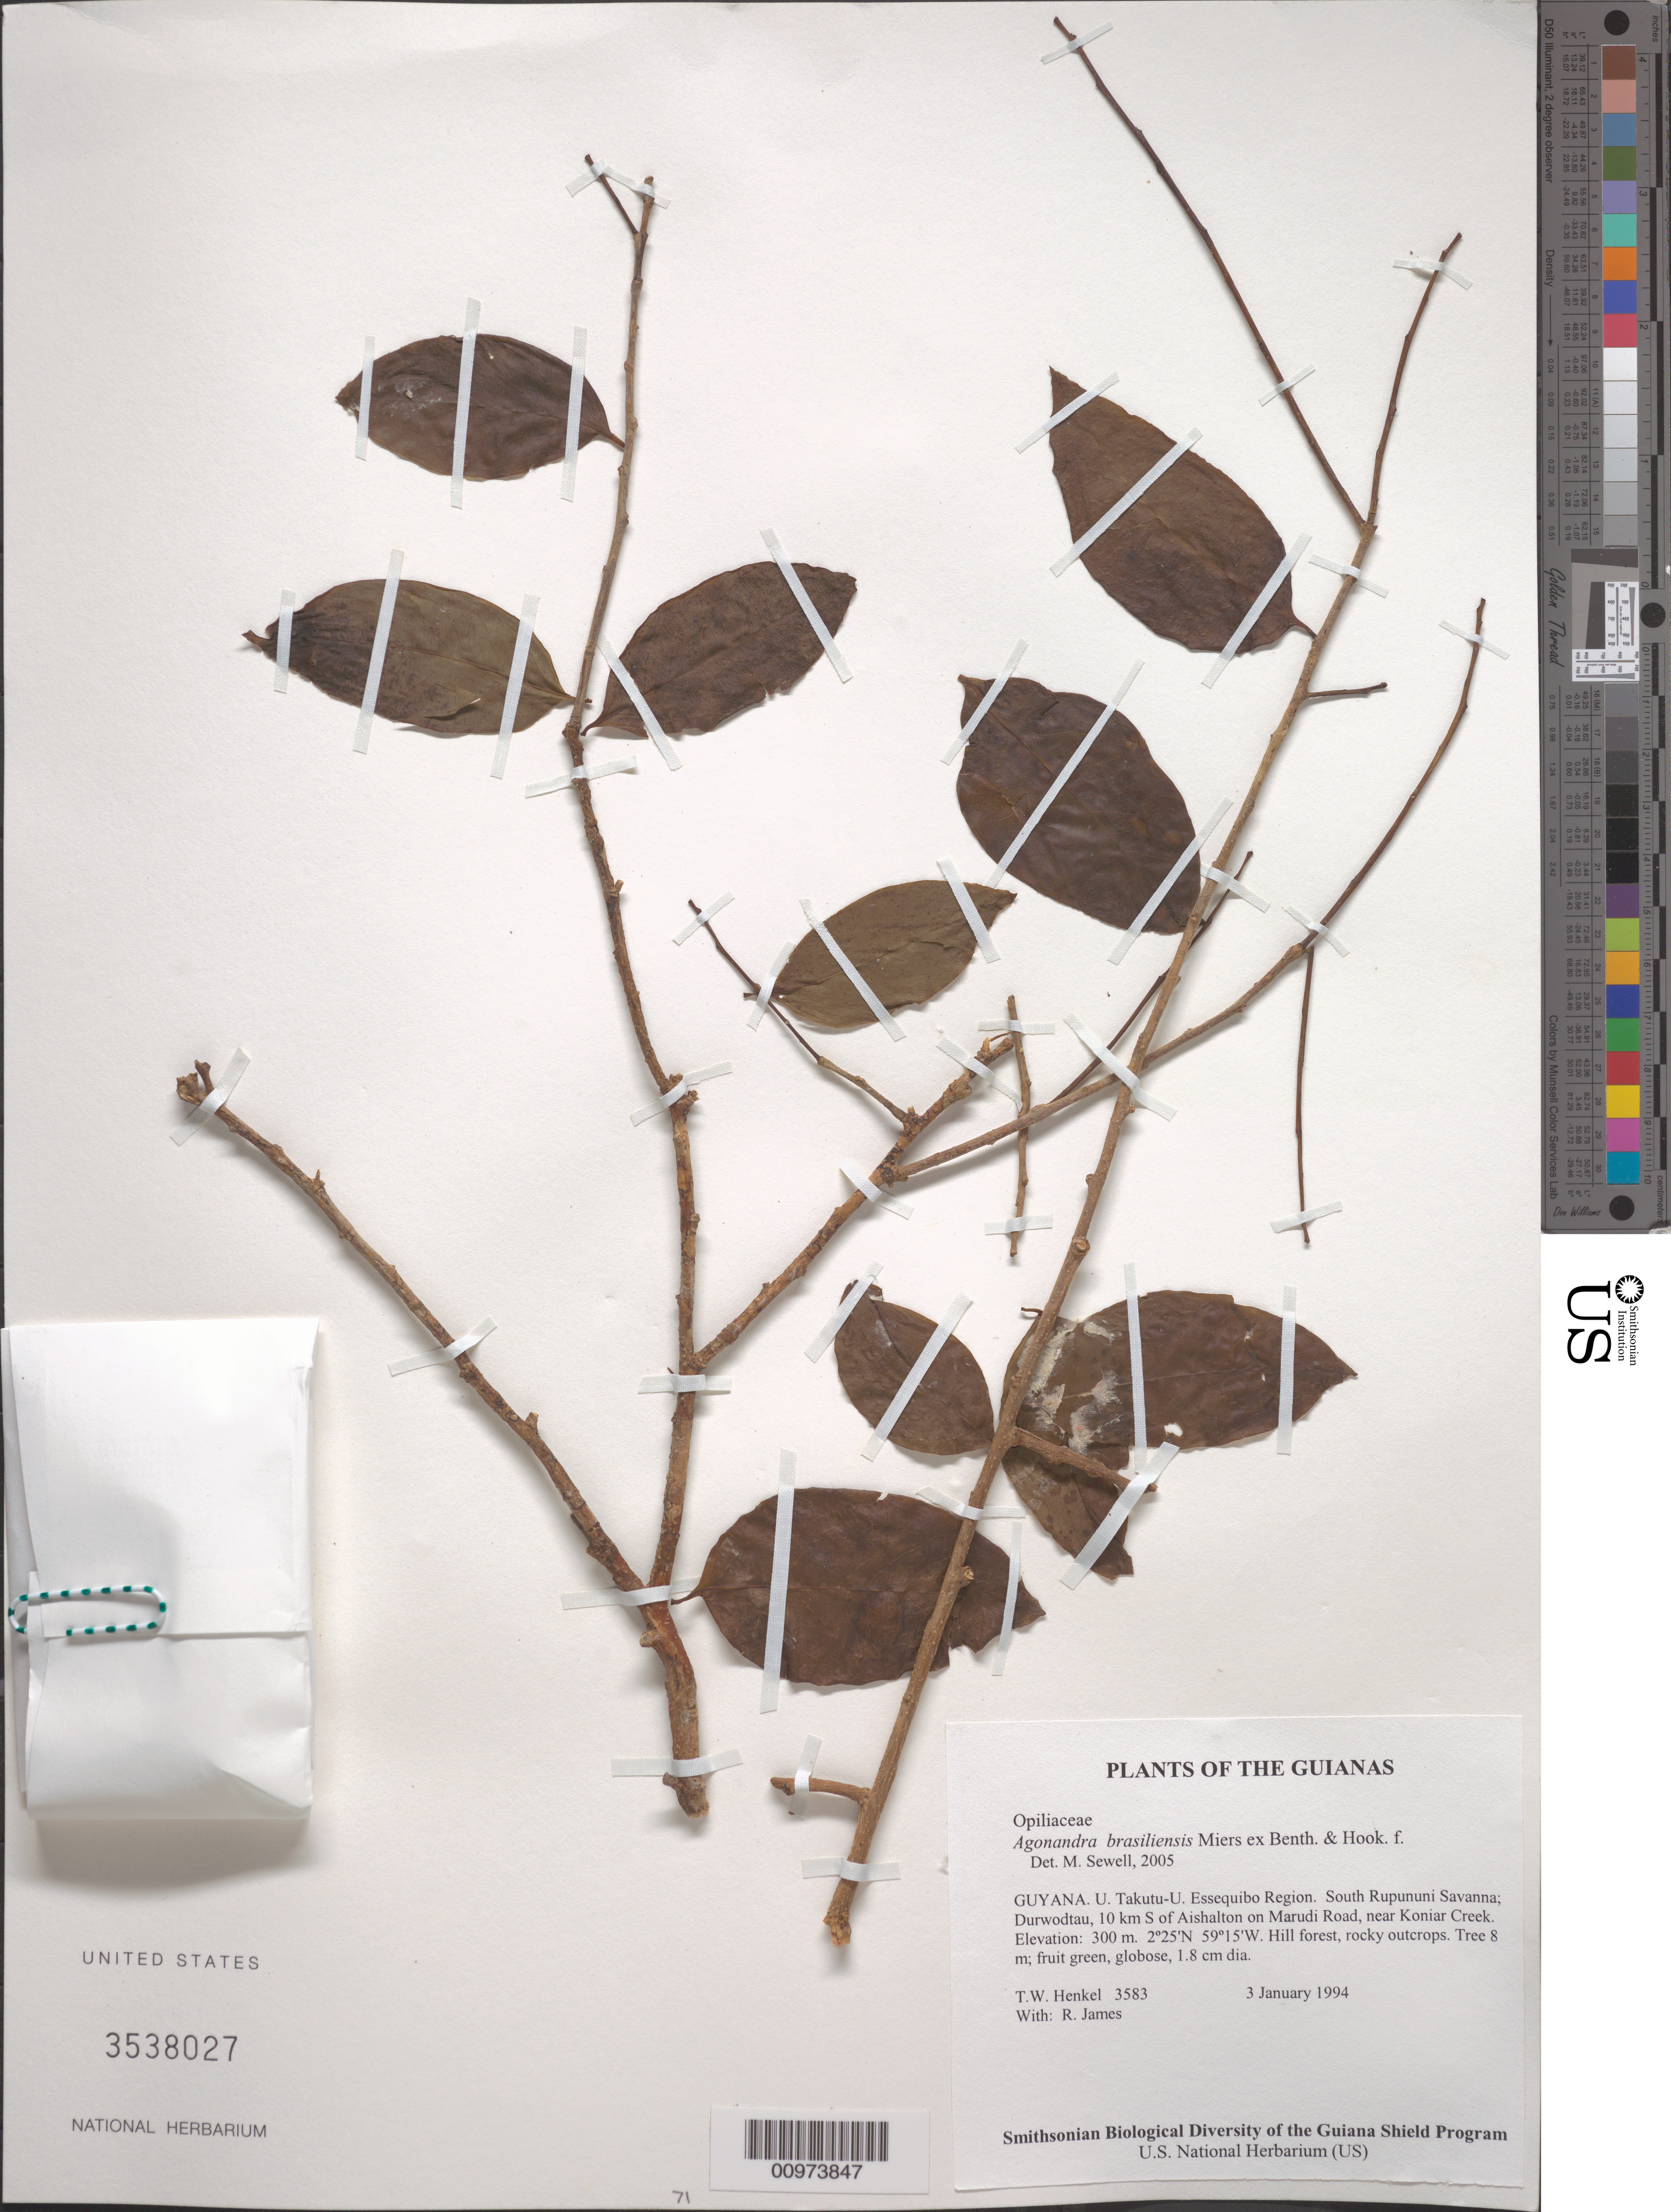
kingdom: Plantae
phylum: Tracheophyta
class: Magnoliopsida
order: Santalales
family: Opiliaceae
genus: Agonandra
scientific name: Agonandra brasiliensis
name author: Benth. & Hook. f.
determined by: Sewell, M.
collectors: T. Henkel & R. James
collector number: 3583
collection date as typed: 3 January 1994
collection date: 1994-01-03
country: Guyana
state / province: U. Takutu-U. Essequibo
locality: South Rupununi Savanna; Durwodtau, 10 km S of Aishalton on Marudi Road, near Koniar Creek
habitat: Hill forest, rocky outcrops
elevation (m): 300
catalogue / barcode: US 3538027